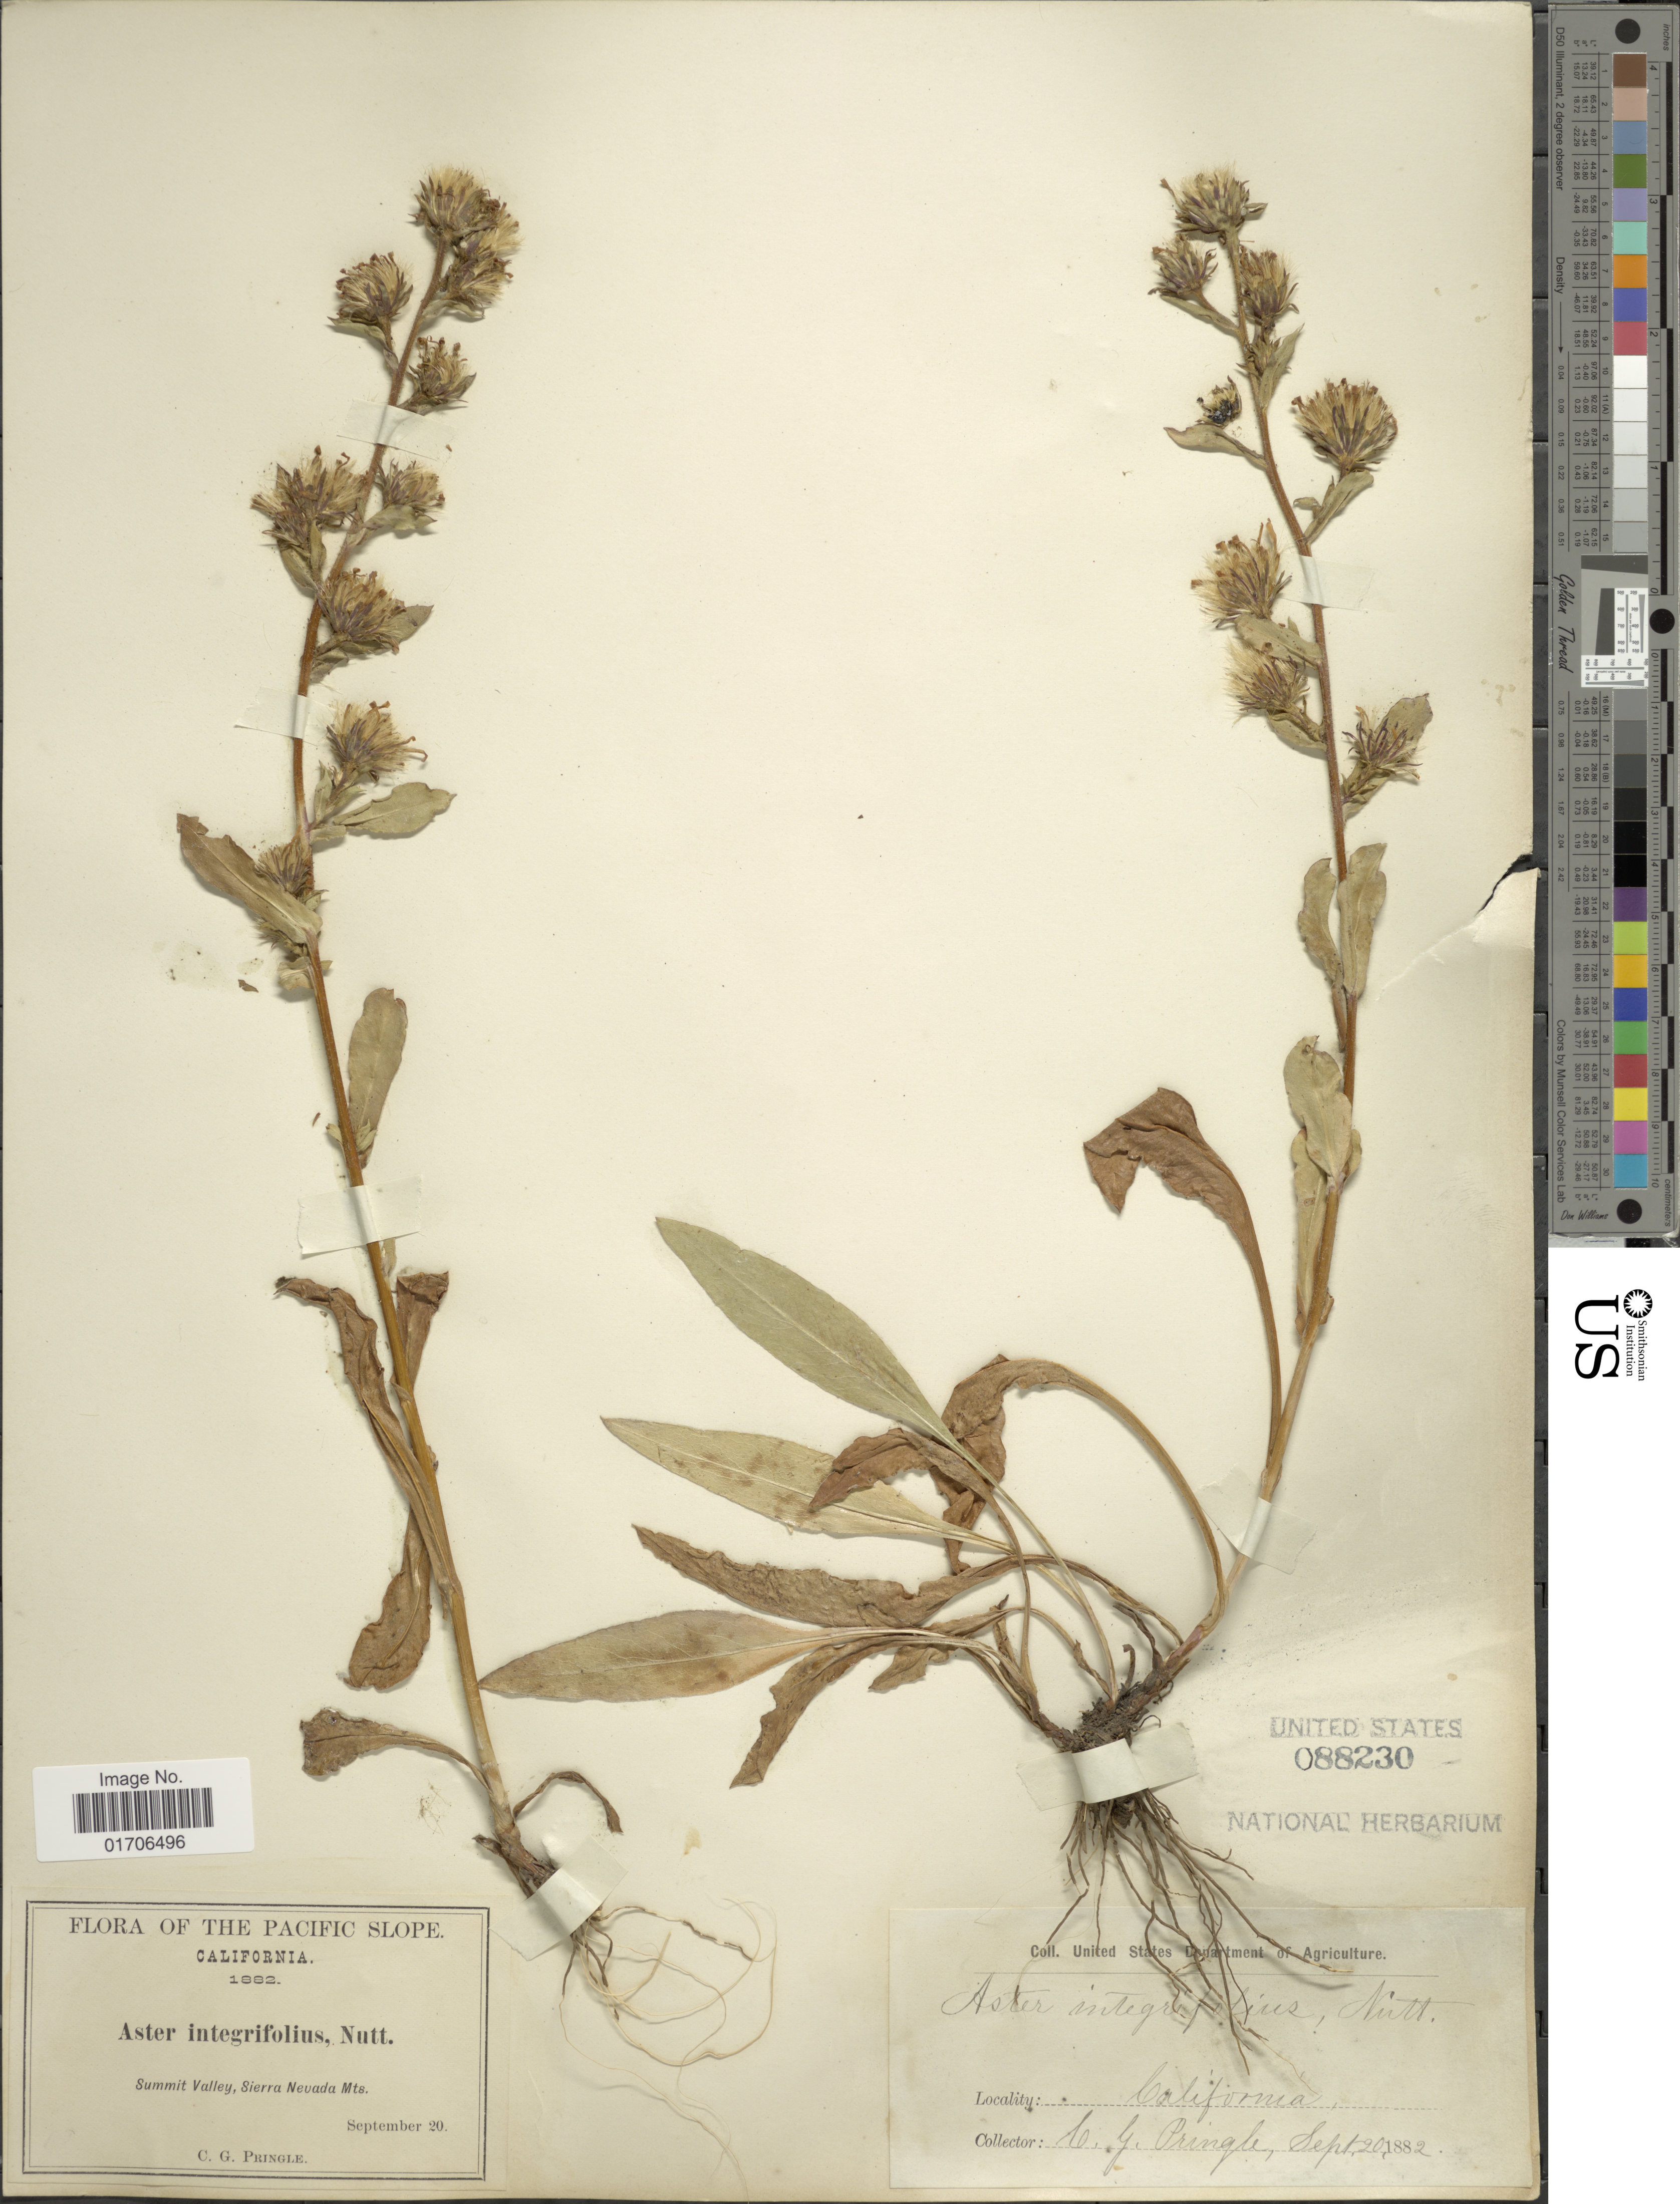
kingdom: Plantae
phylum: Tracheophyta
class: Magnoliopsida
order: Asterales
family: Asteraceae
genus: Eurybia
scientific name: Eurybia integrifolia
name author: (Nutt.) G.L. Nesom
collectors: C. G. Pringle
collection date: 1882-09-20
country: United States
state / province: California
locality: Pacific Slope. Summit Valley, Sierra Nevada Mts.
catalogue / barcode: US 88230